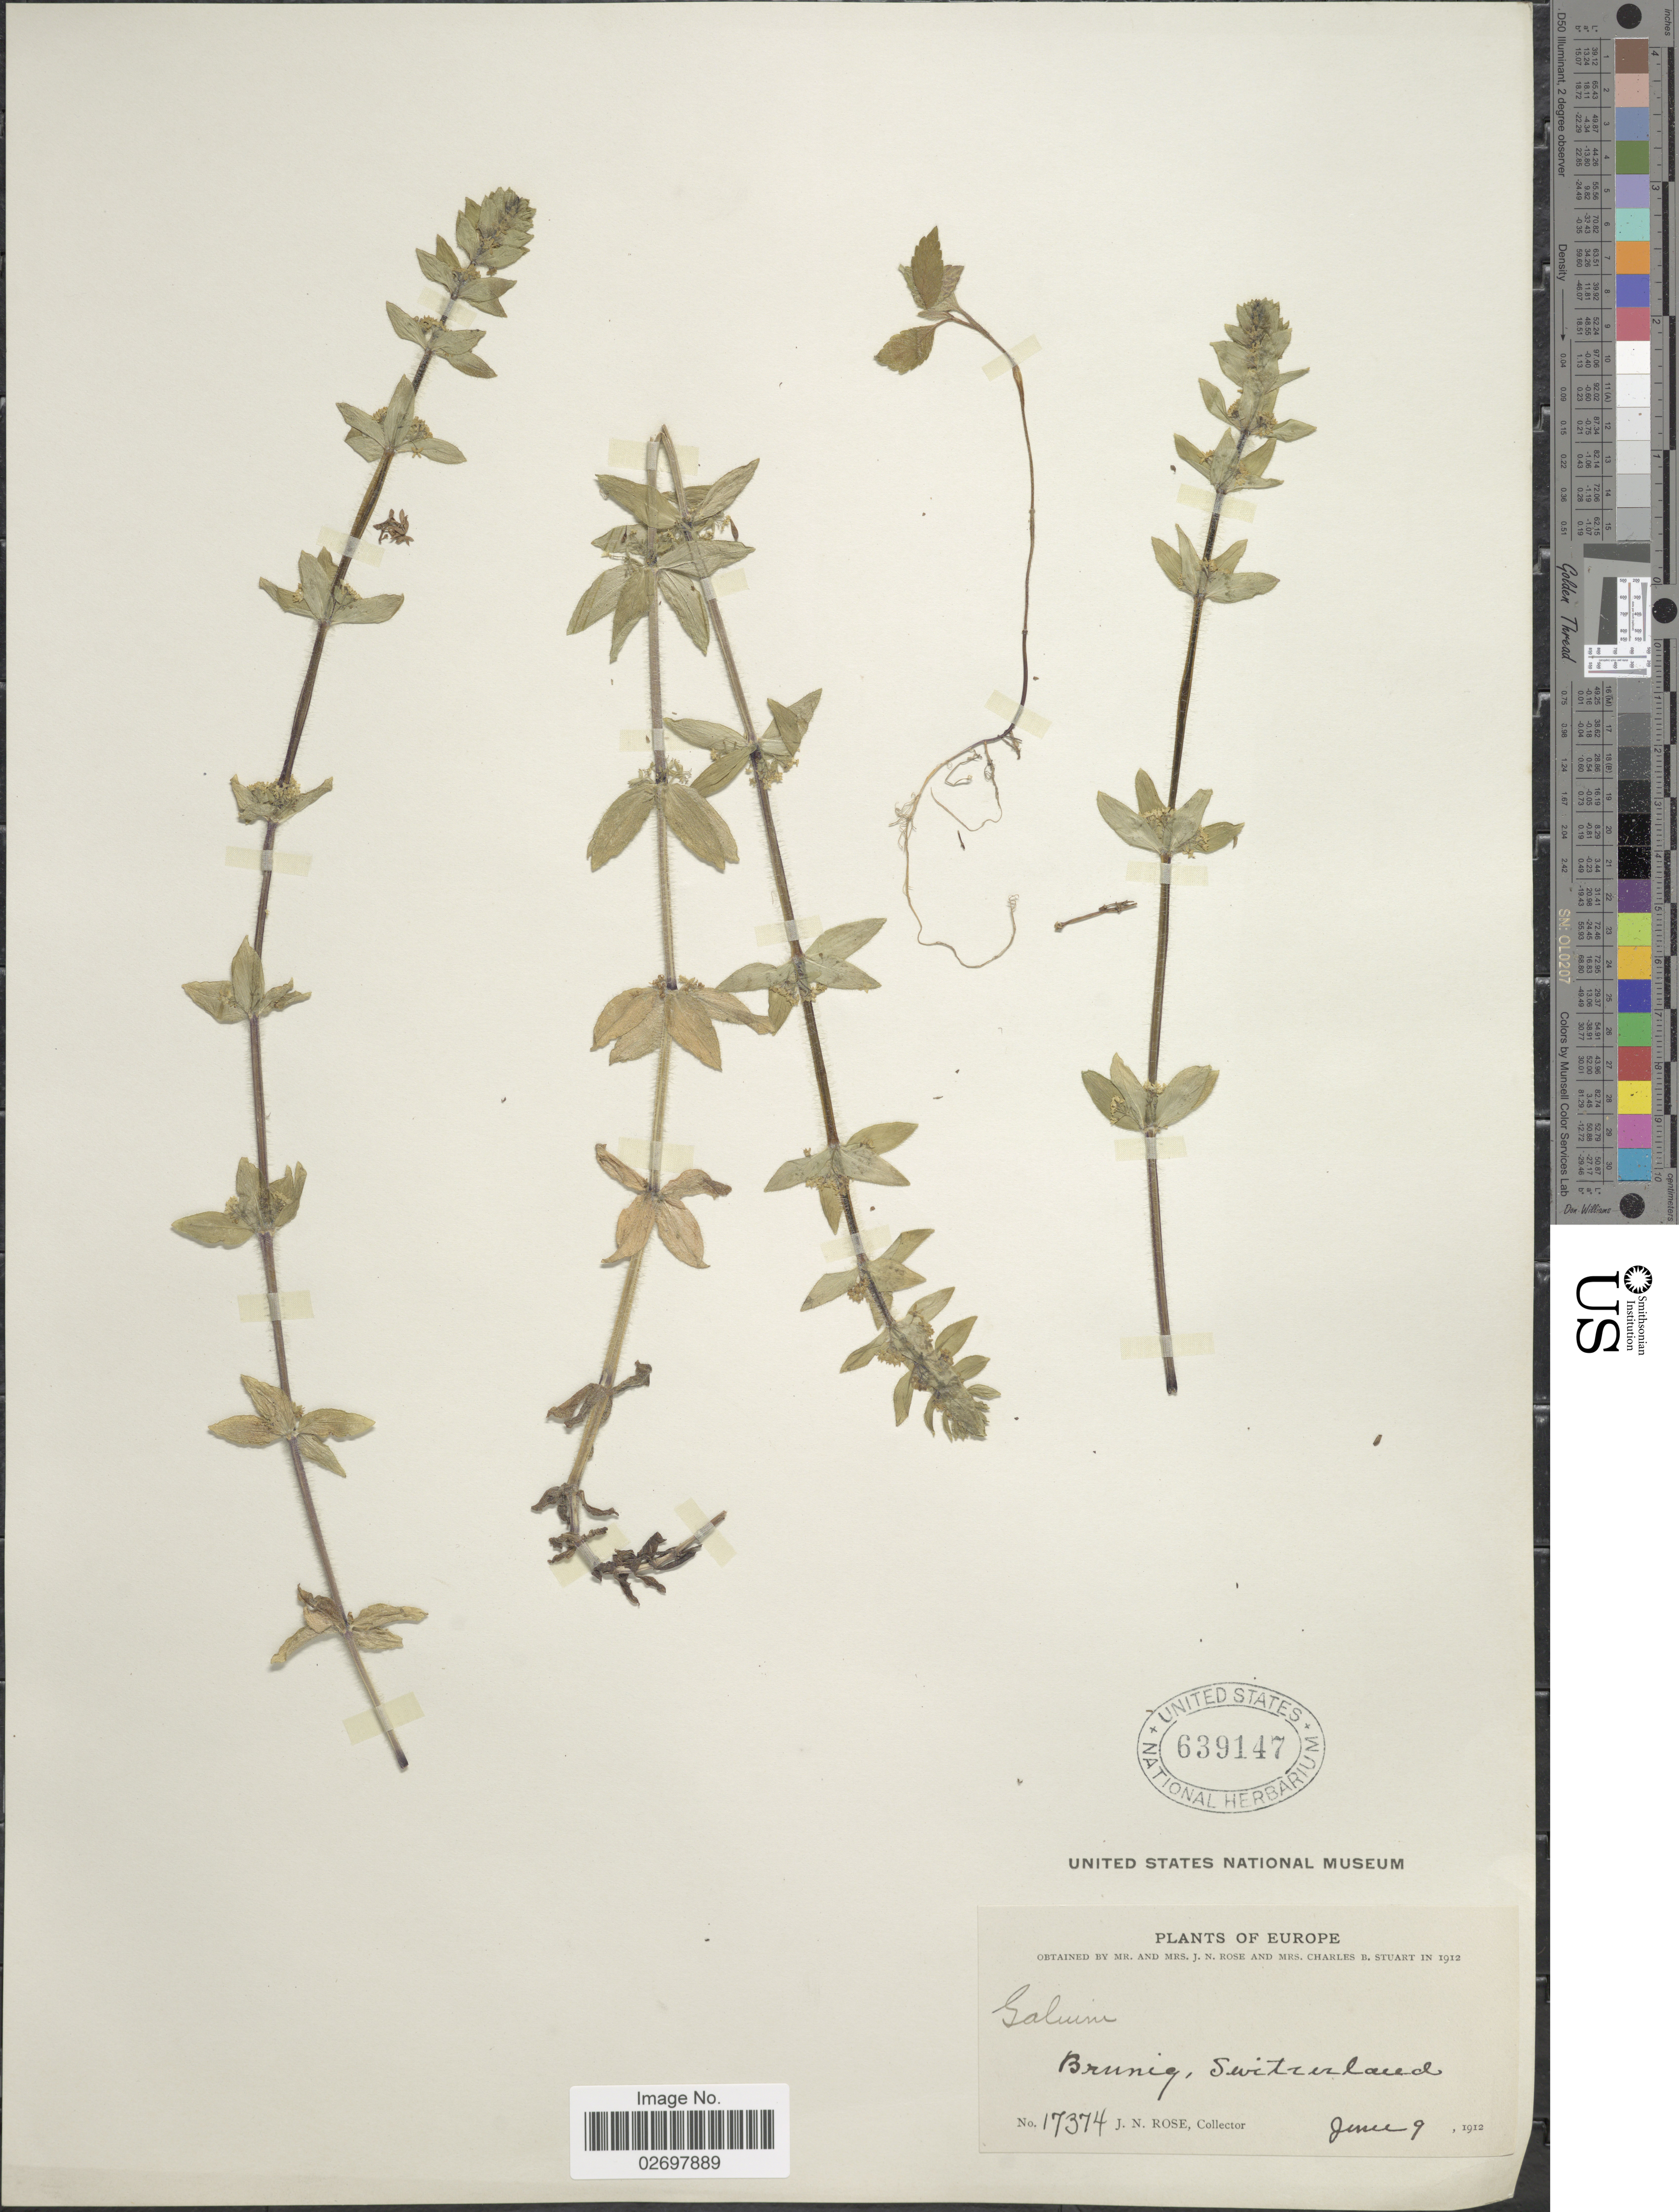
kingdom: Plantae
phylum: Tracheophyta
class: Magnoliopsida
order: Gentianales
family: Rubiaceae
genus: Galium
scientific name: Galium sp.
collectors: J. N. Rose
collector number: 17374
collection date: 1912-06-09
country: Switzerland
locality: Brunig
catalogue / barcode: US 639147